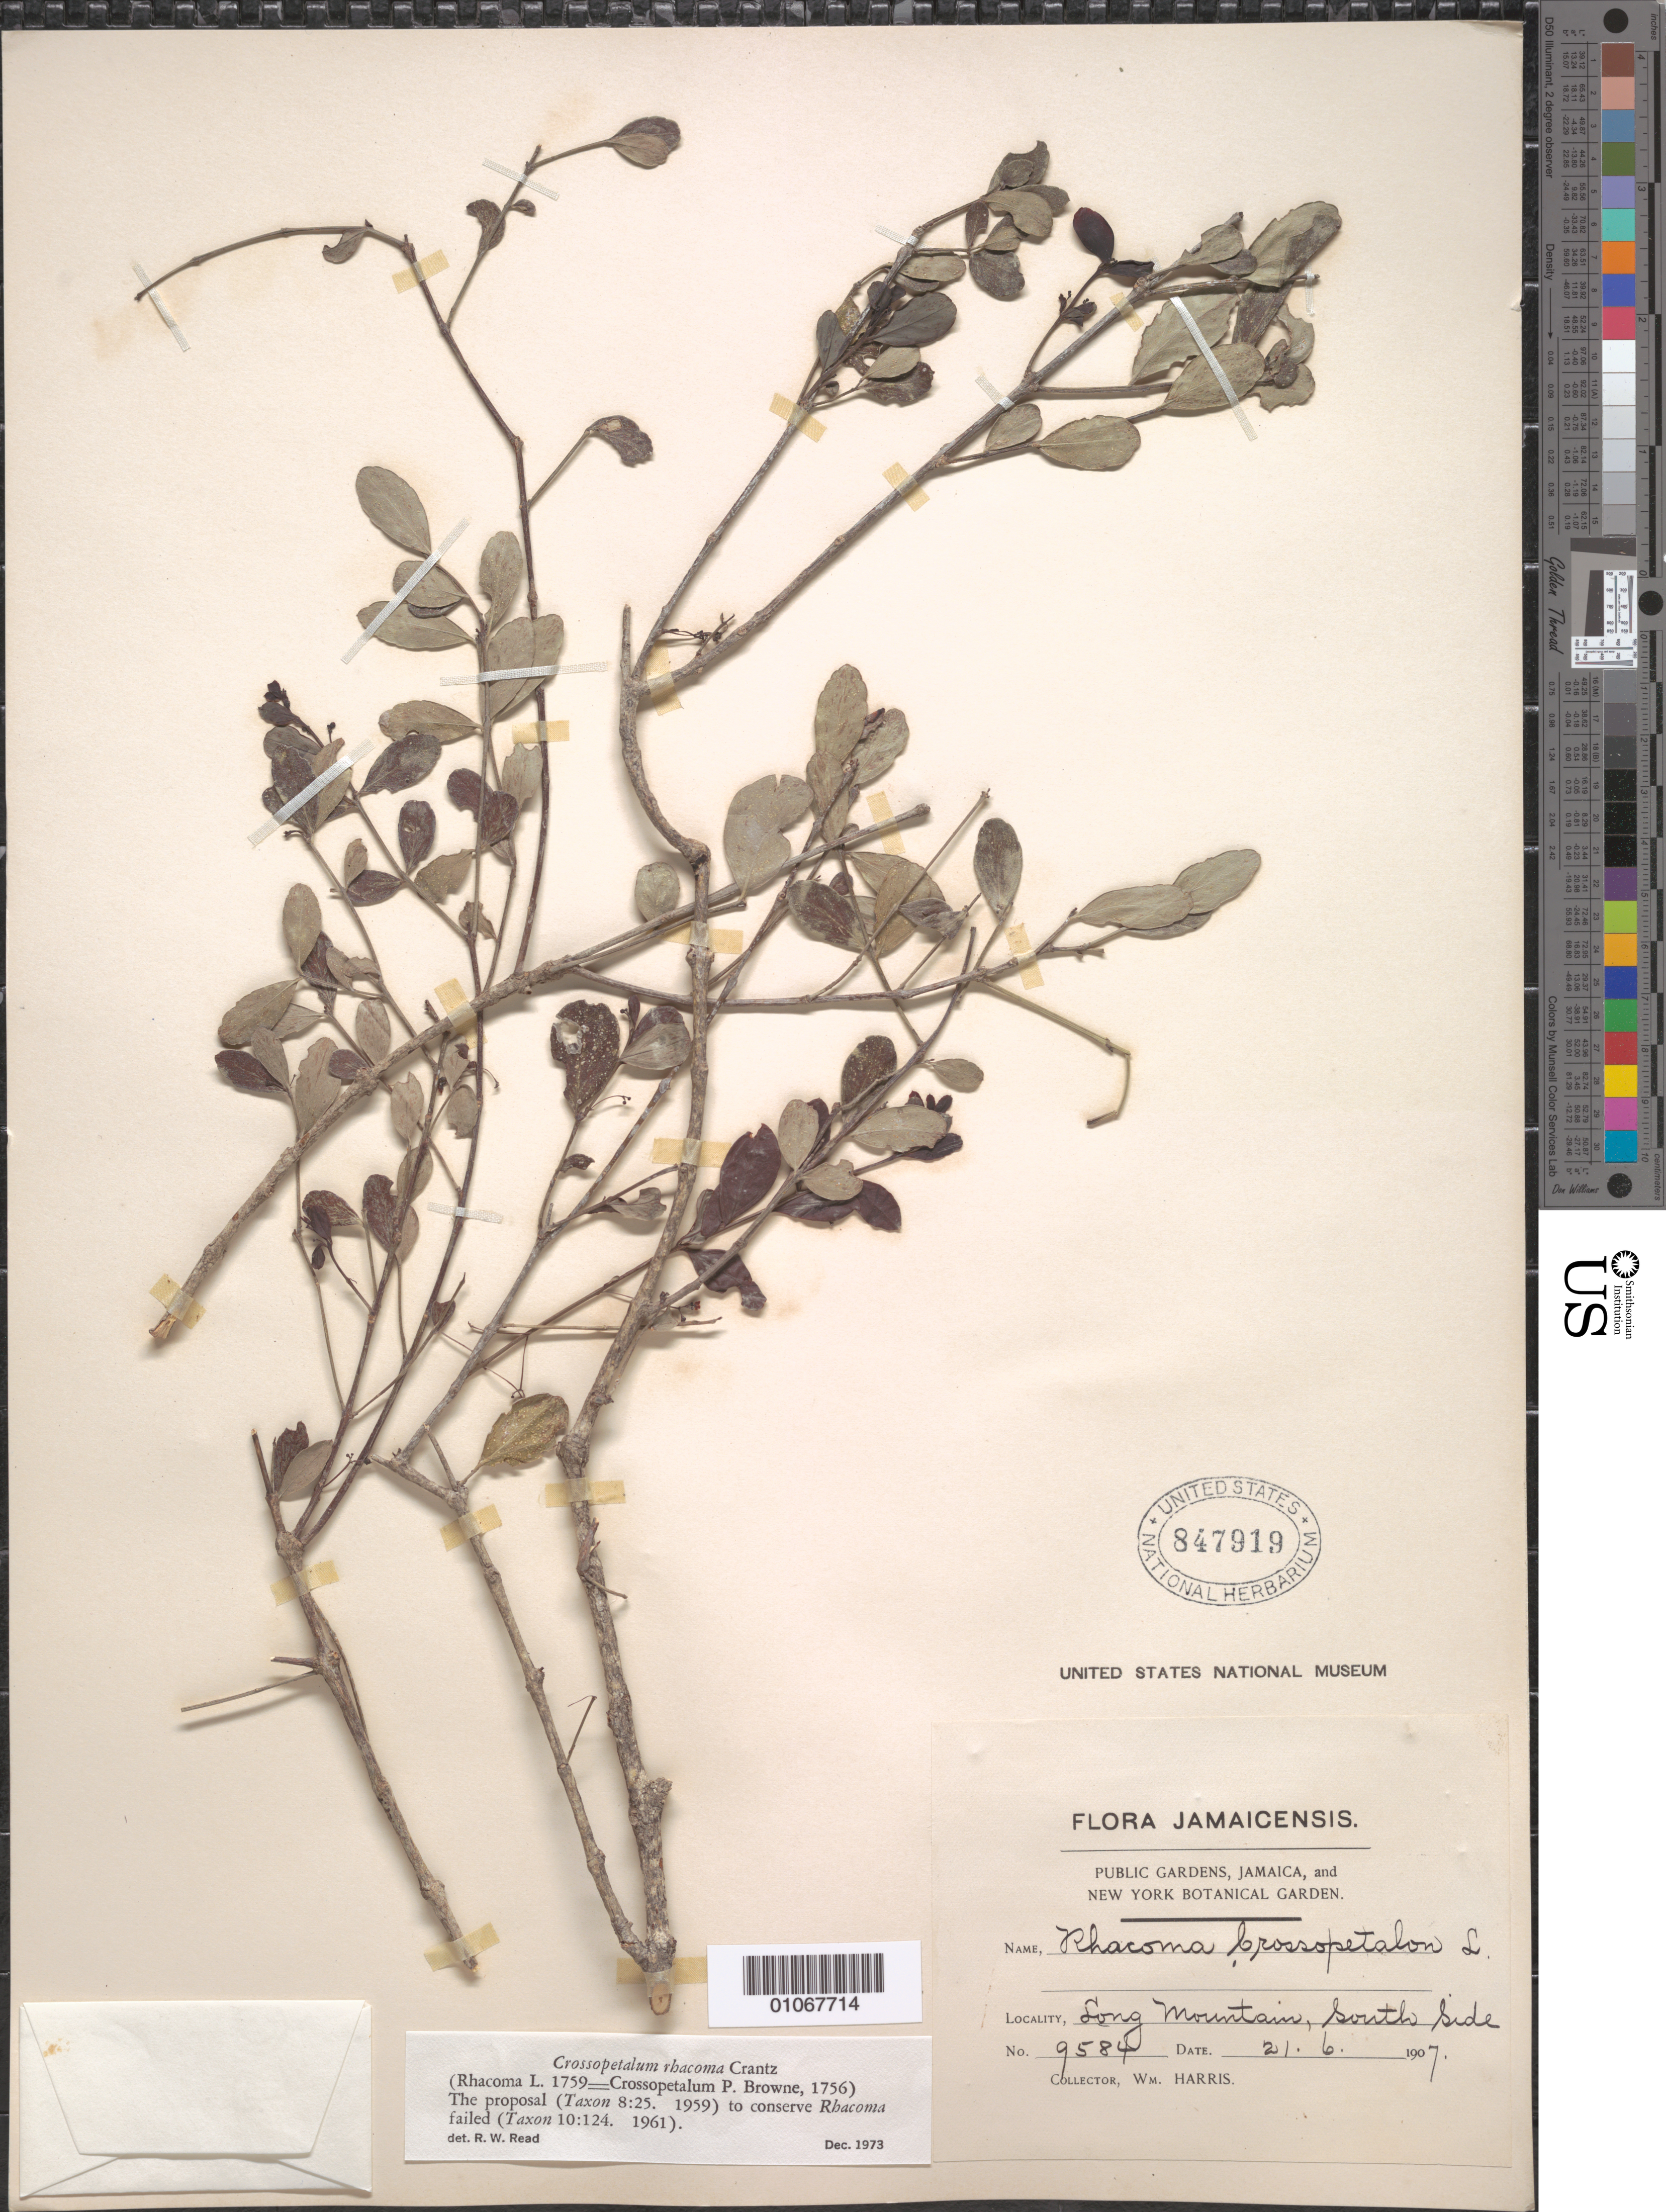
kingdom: Plantae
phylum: Tracheophyta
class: Magnoliopsida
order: Celastrales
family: Celastraceae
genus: Crossopetalum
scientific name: Crossopetalum rhacoma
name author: Crantz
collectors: W. Harris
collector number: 9584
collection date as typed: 21 Jun 1907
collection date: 1907-06-21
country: Jamaica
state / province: Saint Andrew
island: Jamaica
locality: Long mountain, South side.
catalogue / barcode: US 847919